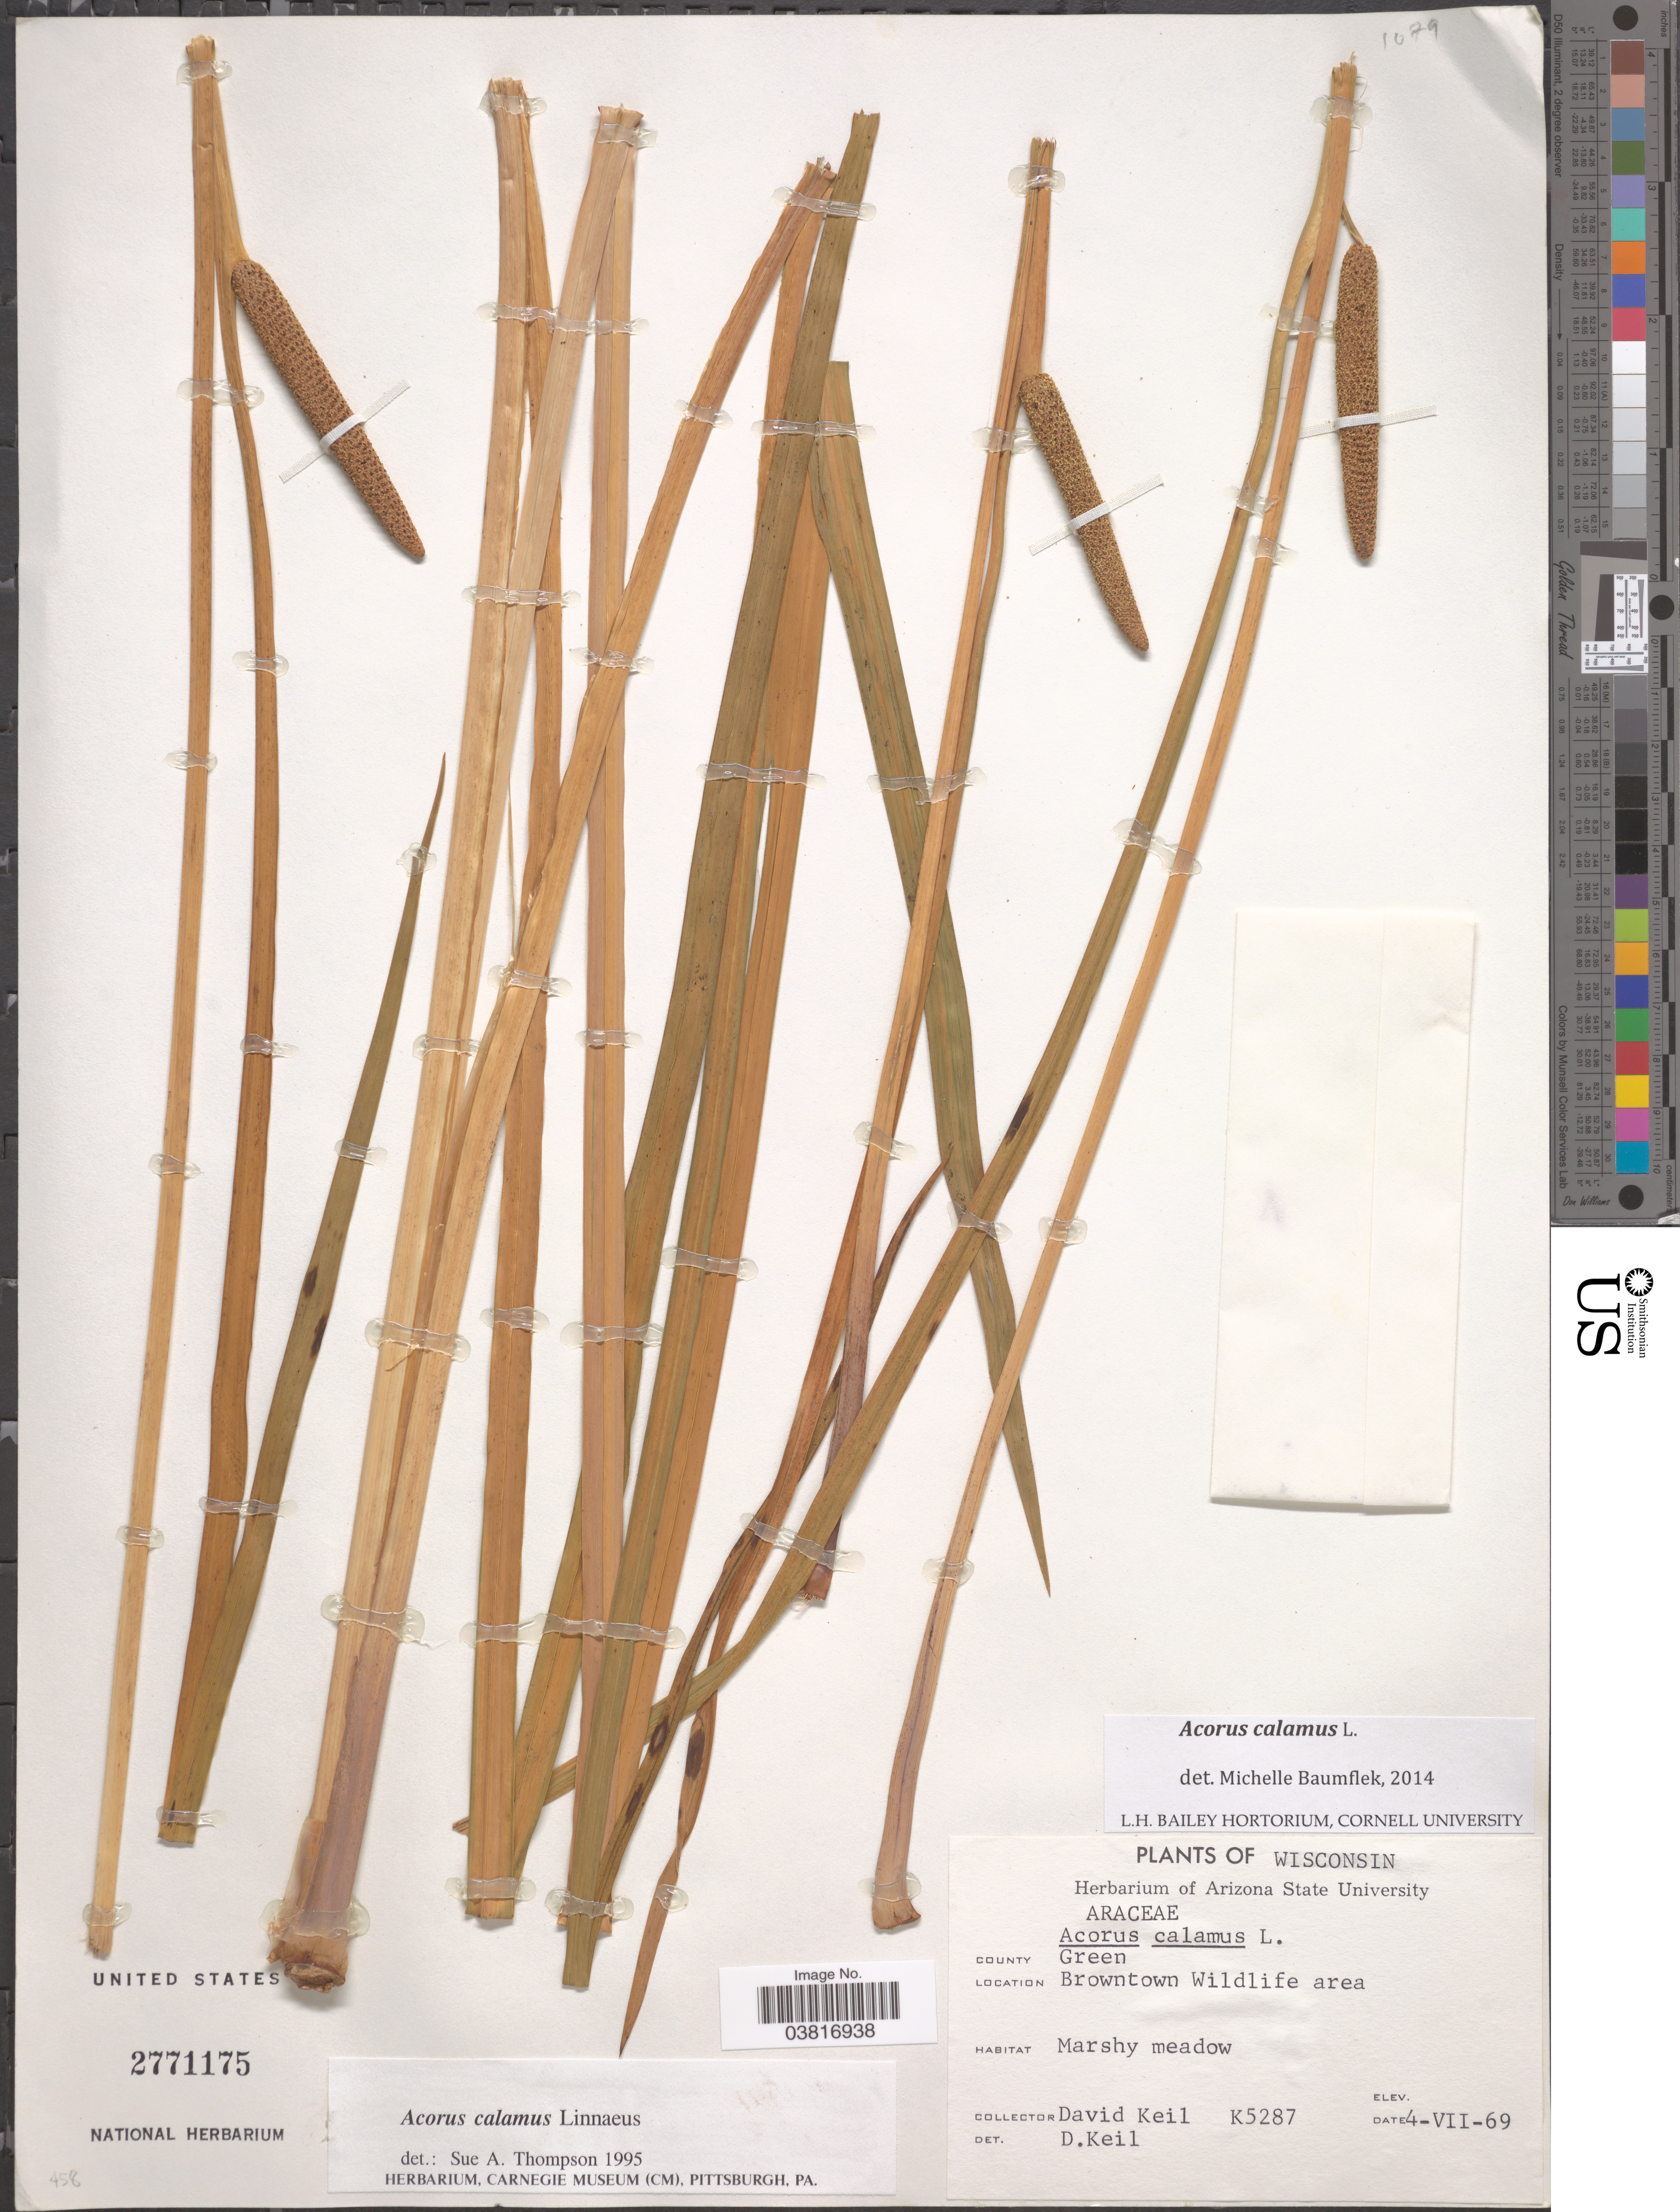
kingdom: Plantae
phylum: Tracheophyta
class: Liliopsida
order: Acorales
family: Acoraceae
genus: Acorus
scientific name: Acorus calamus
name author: L.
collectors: D. J. Keil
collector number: K5287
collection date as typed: Transcribed d/m/y: 4/7/69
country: United States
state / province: Wisconsin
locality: County Green. Browntown Wildlife area.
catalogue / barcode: US 2771175